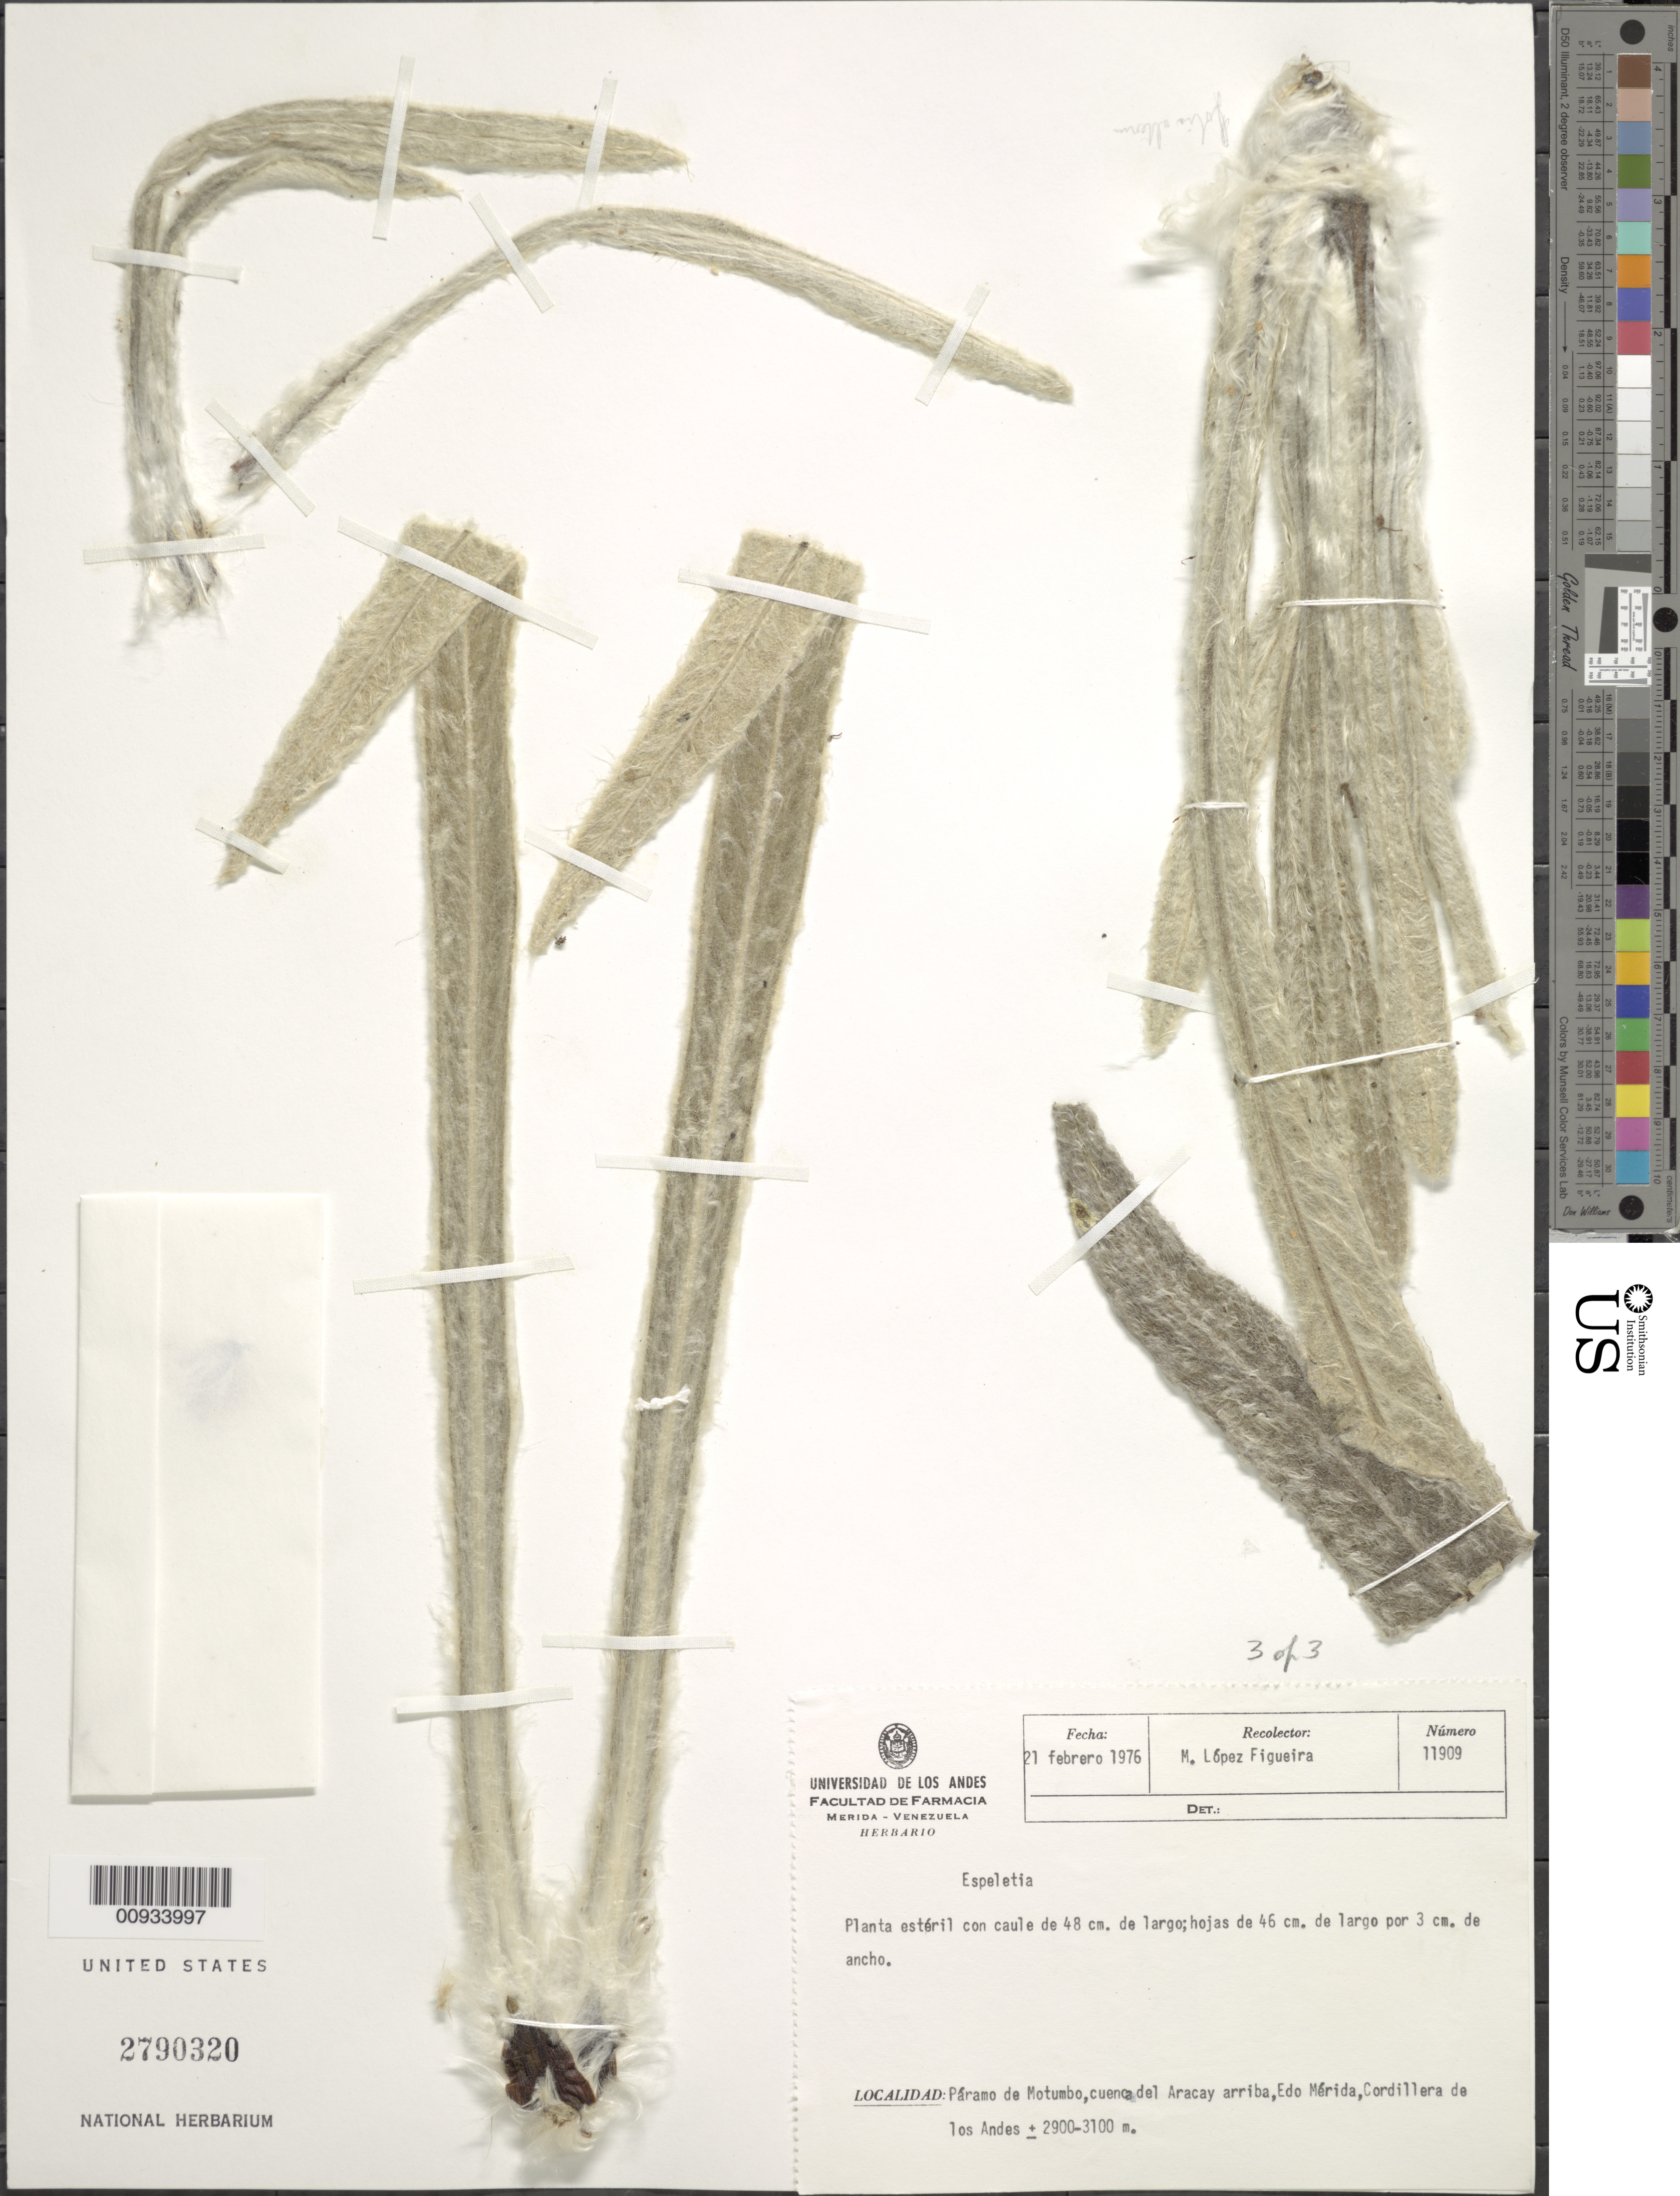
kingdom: Plantae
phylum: Tracheophyta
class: Magnoliopsida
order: Asterales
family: Asteraceae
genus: Espeletia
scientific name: Espeletia sp.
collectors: M. López Figueiras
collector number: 11909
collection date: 1976-02-21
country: Venezuela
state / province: Mérida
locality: Paramo de Motumbo, cuenca del Aracay arriba, Cordillera de los Andes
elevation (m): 2900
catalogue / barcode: US 2790320